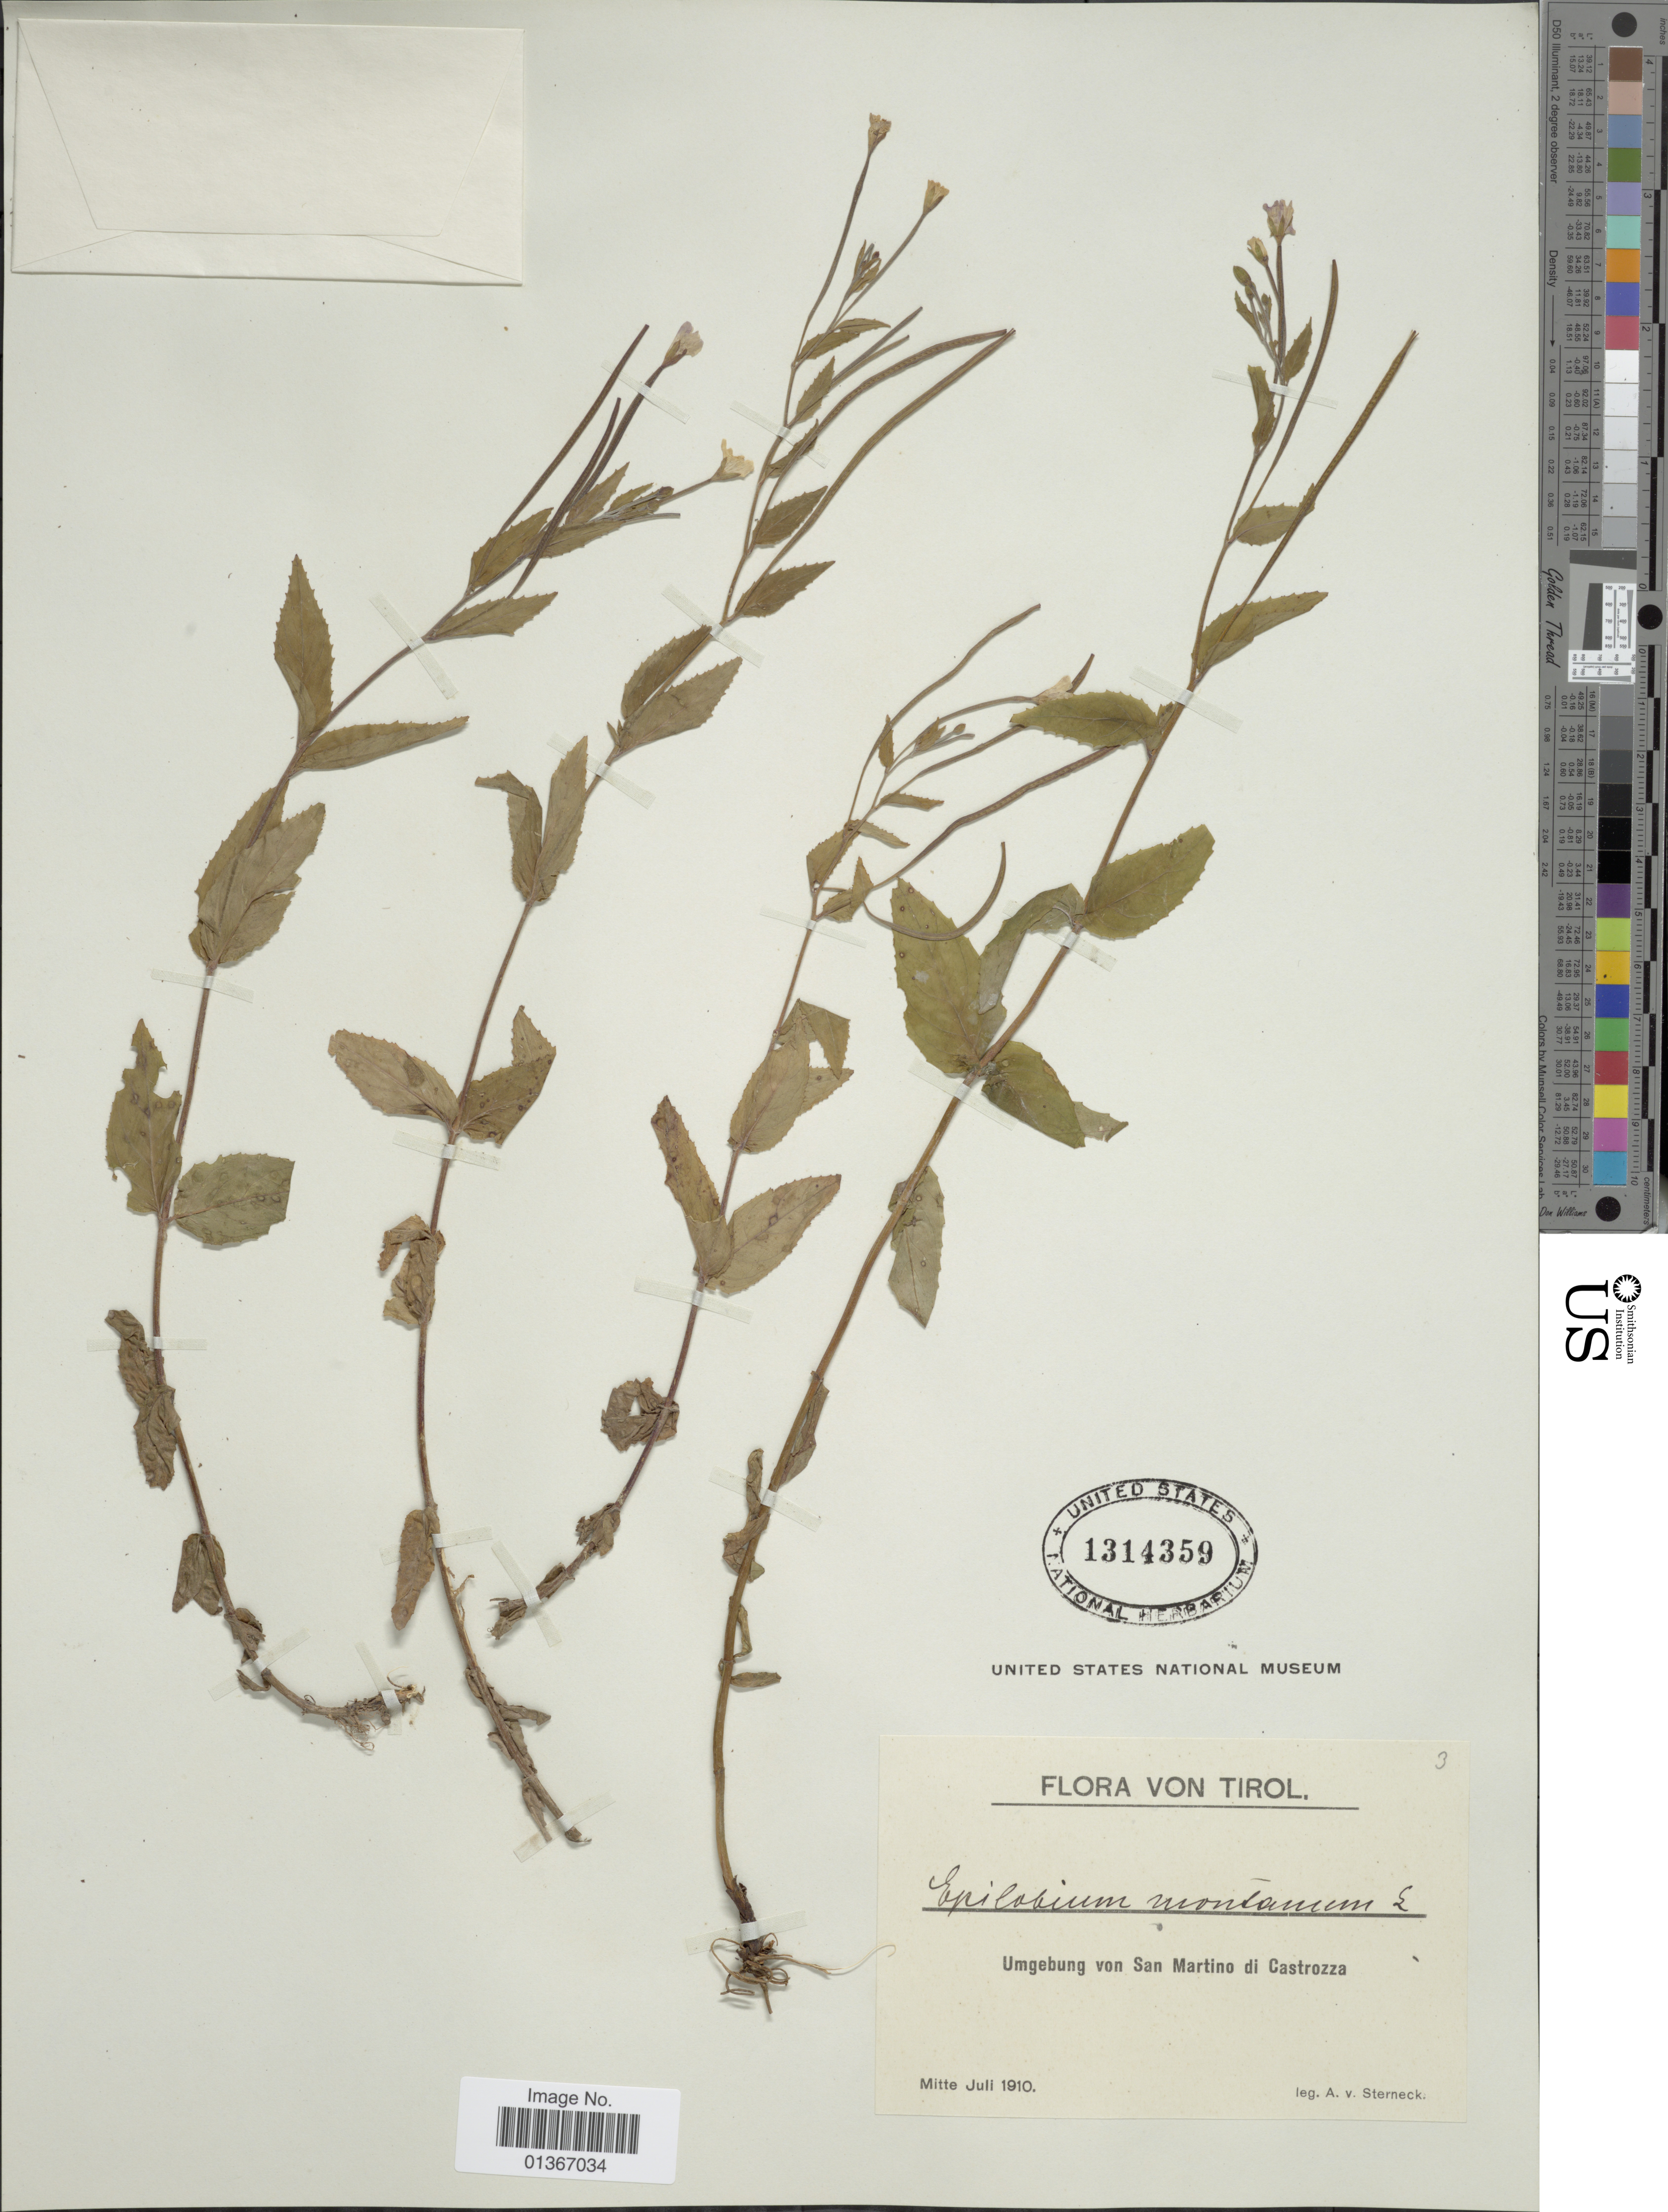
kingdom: Plantae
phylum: Tracheophyta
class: Magnoliopsida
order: Myrtales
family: Onagraceae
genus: Epilobium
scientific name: Epilobium montanum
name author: L.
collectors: A. Sterneck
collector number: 3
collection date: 1910-07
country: Austria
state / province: Tirol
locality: Umgebung von San Martino di Castrozza.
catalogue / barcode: US 1314359